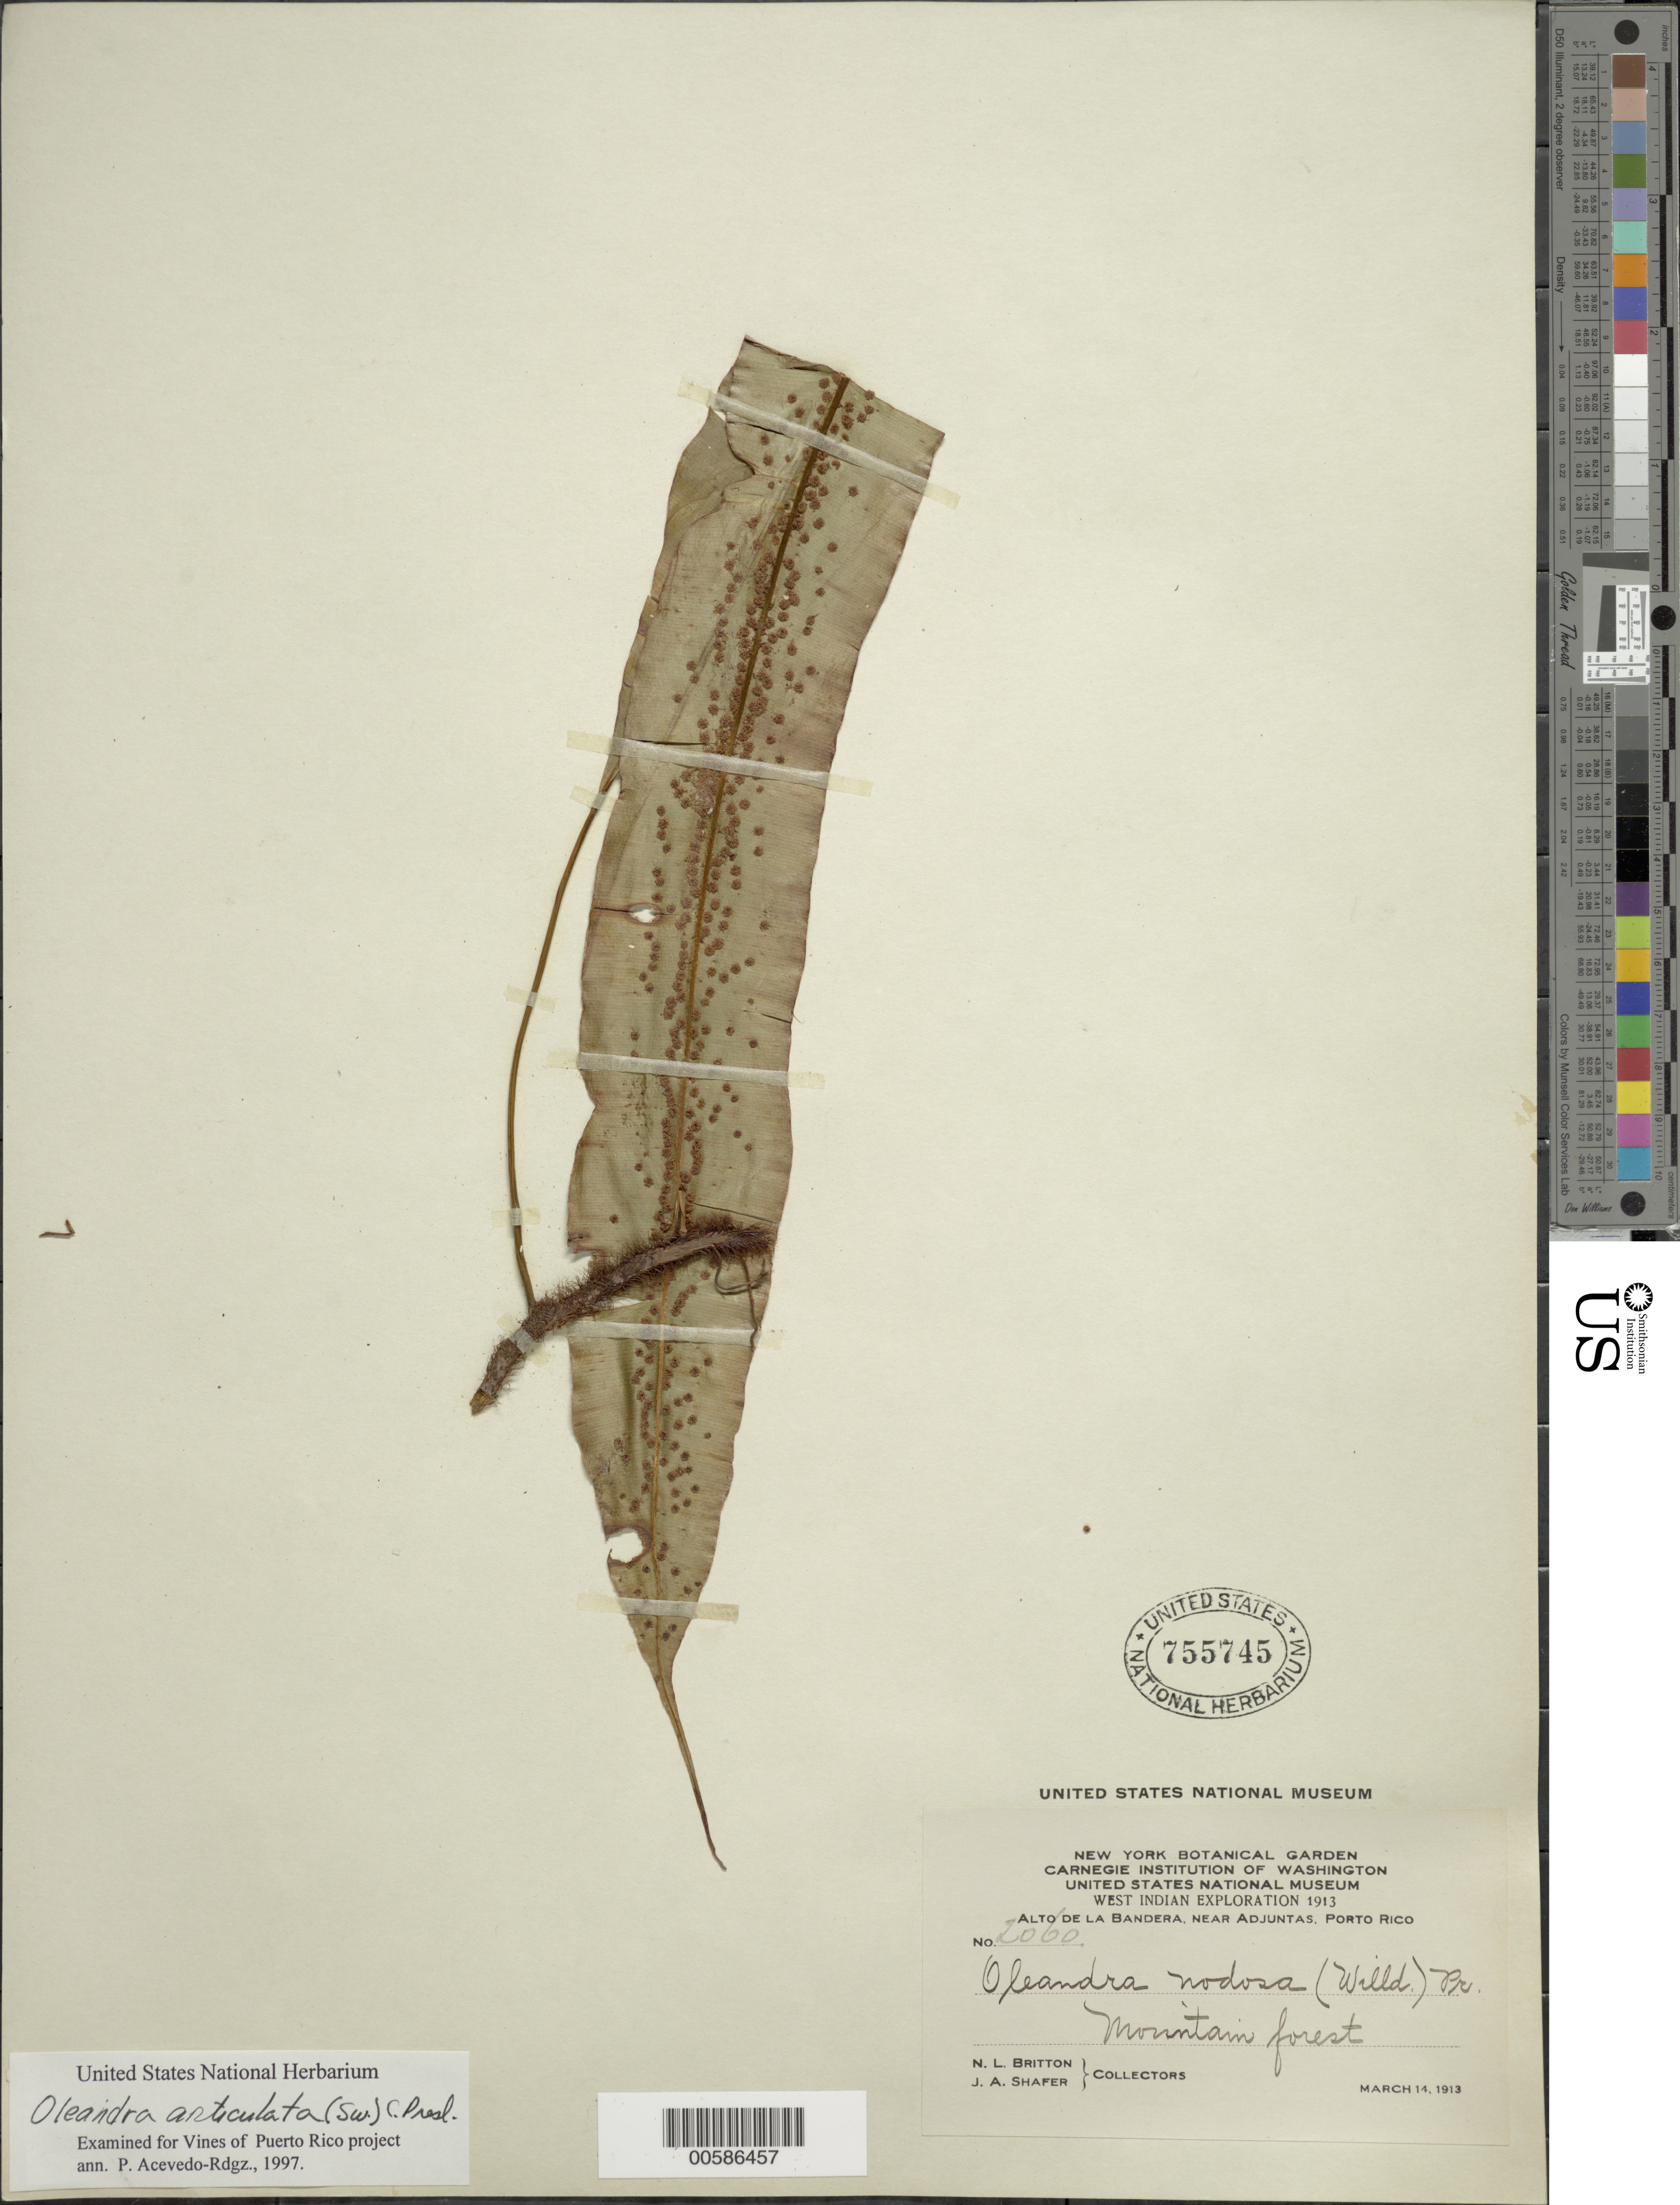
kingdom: Plantae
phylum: Tracheophyta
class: Polypodiopsida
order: Polypodiales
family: Oleandraceae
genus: Oleandra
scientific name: Oleandra articulata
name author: (Sw.) C. Presl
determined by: Acevedo-Rodríguez, P., (BOT), Smithsonian Institution - National Museum of Natural History (UNITED STATES)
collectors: N. Britton & J. A. Shafer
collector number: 2060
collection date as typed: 14 Mar 1913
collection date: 1913-03-14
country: Puerto Rico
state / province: Adjuntas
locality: Adjuntas; near Alto de la Bandera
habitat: Mountain Forest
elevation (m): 700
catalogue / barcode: US 755745